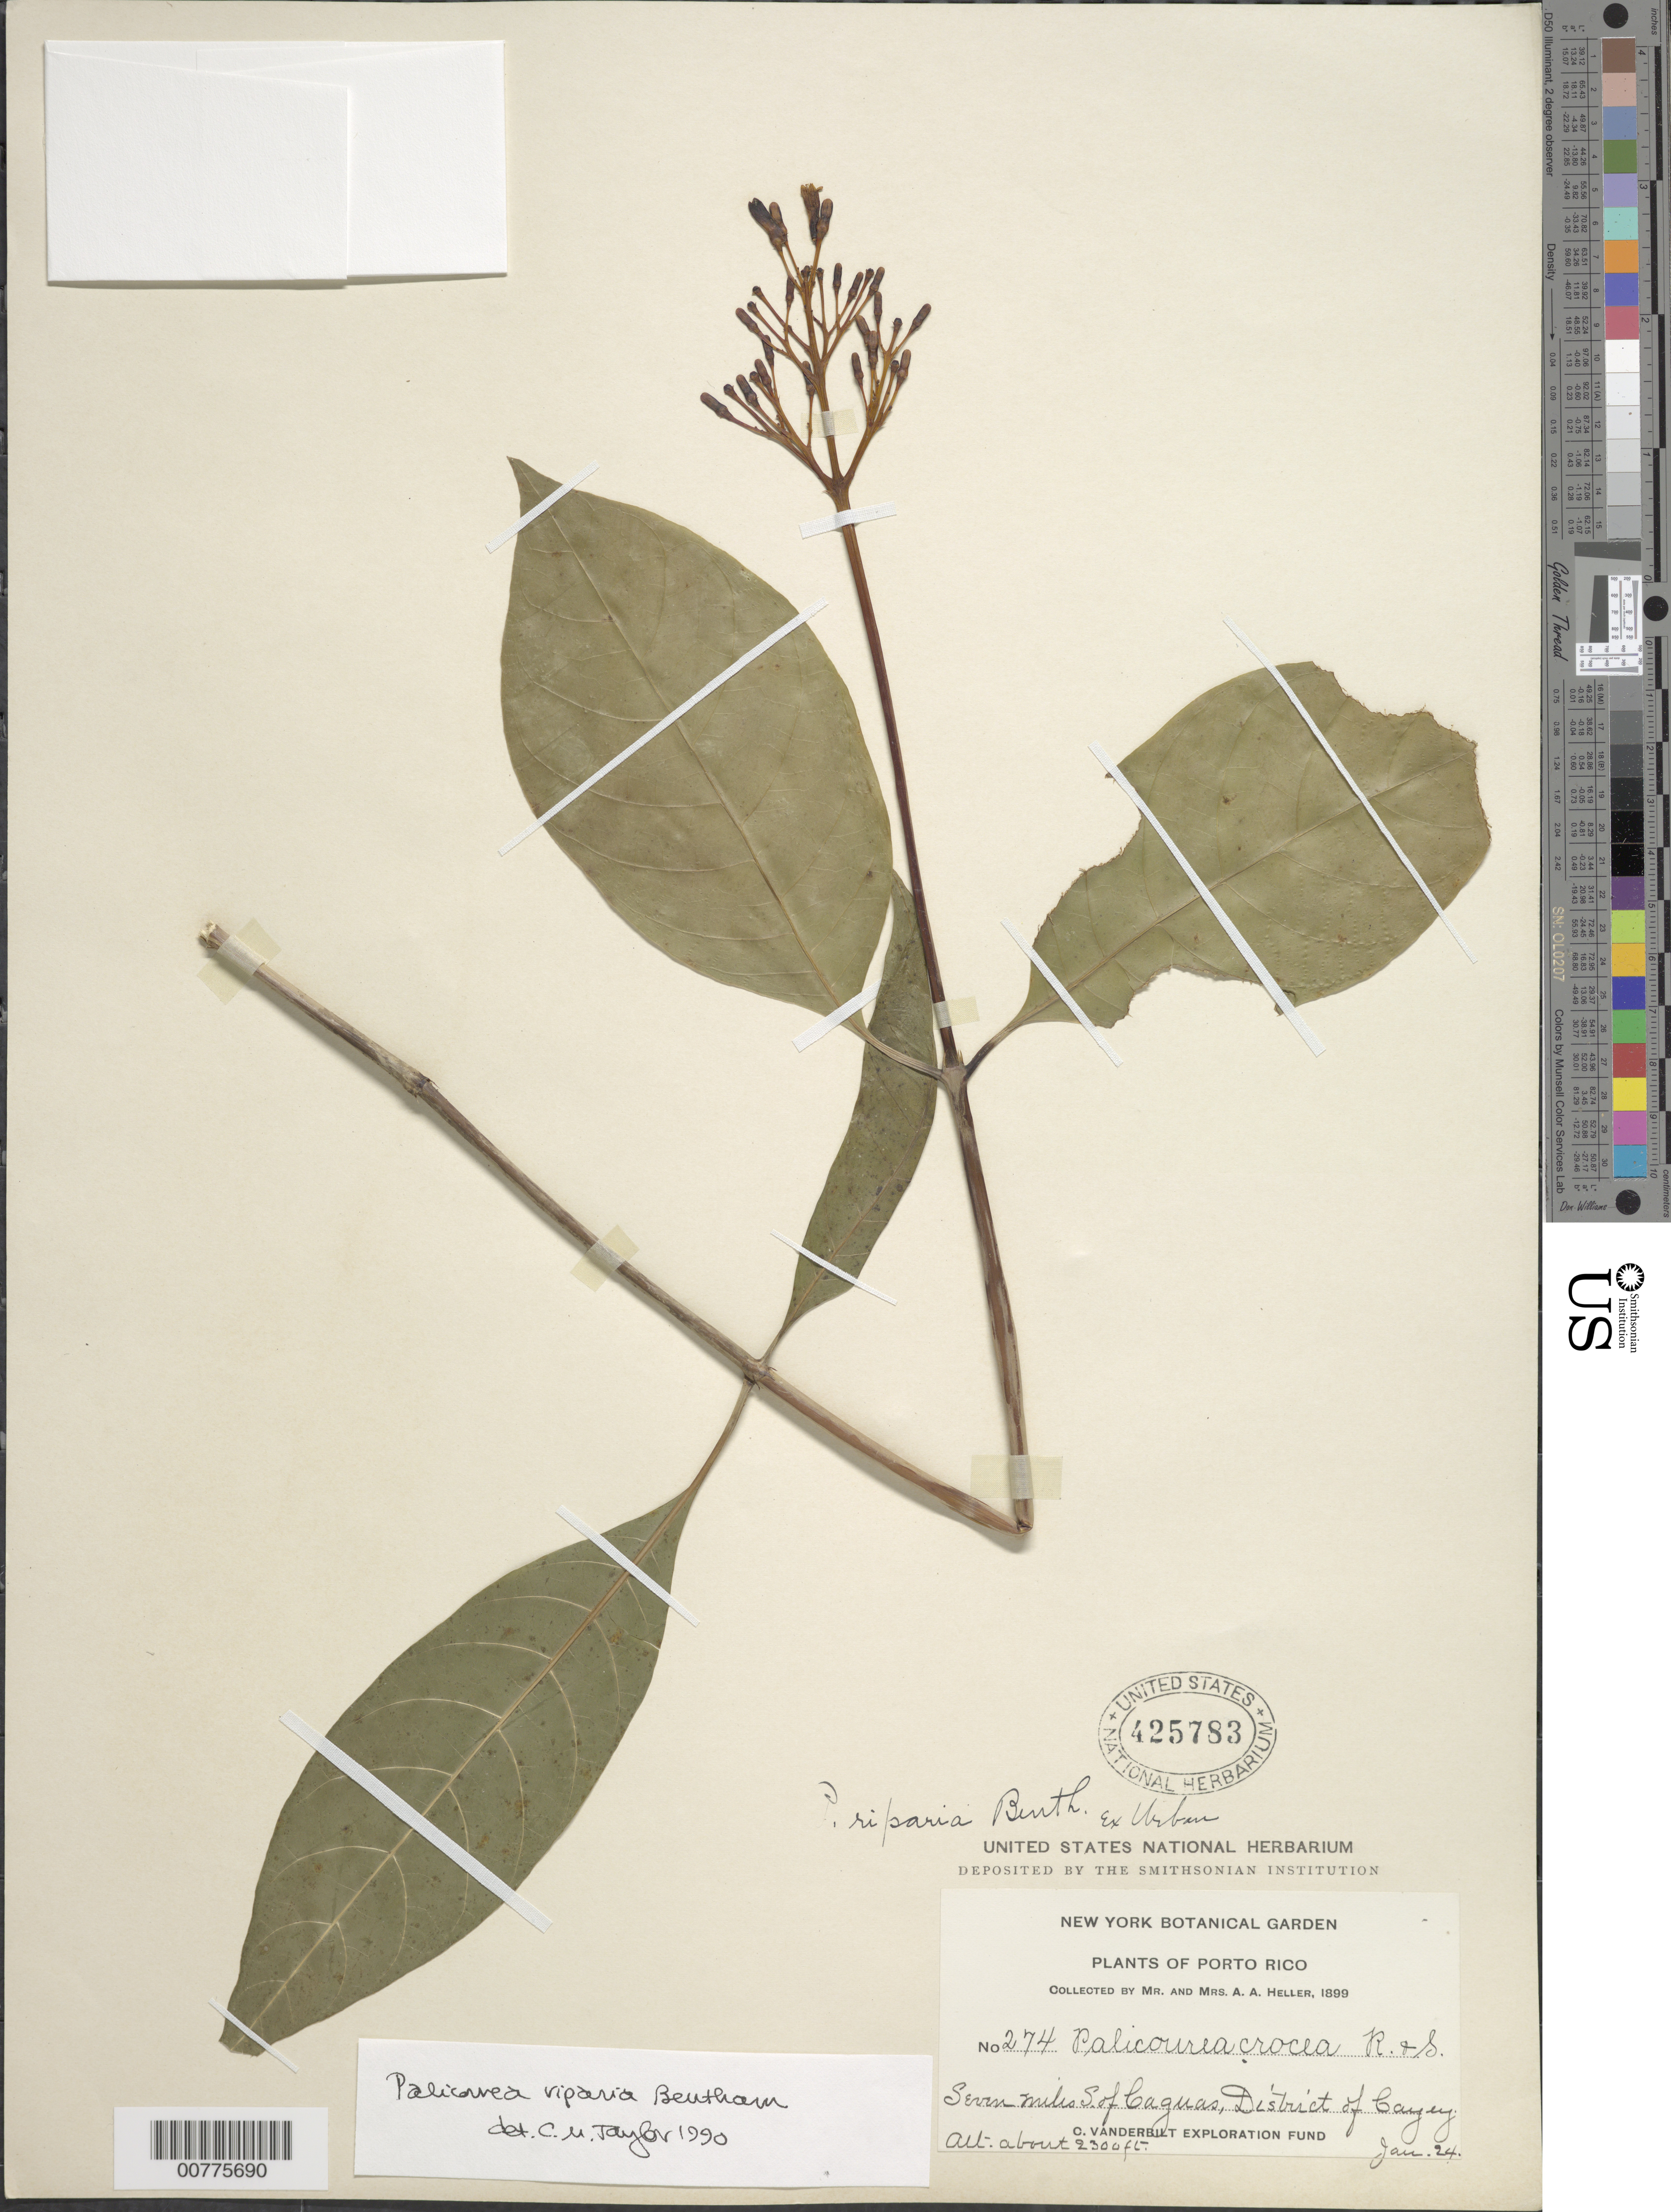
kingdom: Plantae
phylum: Tracheophyta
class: Magnoliopsida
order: Gentianales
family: Rubiaceae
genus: Palicourea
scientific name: Palicourea croceoides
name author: Desv. ex Ham.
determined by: Taylor, Charlotte M.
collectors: A. A. Heller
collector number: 1899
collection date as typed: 24 Jan 1899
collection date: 1899-01-24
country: Puerto Rico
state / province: Cayey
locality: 7 miles south of Caguas, District of Cayey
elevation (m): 701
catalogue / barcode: US 425783